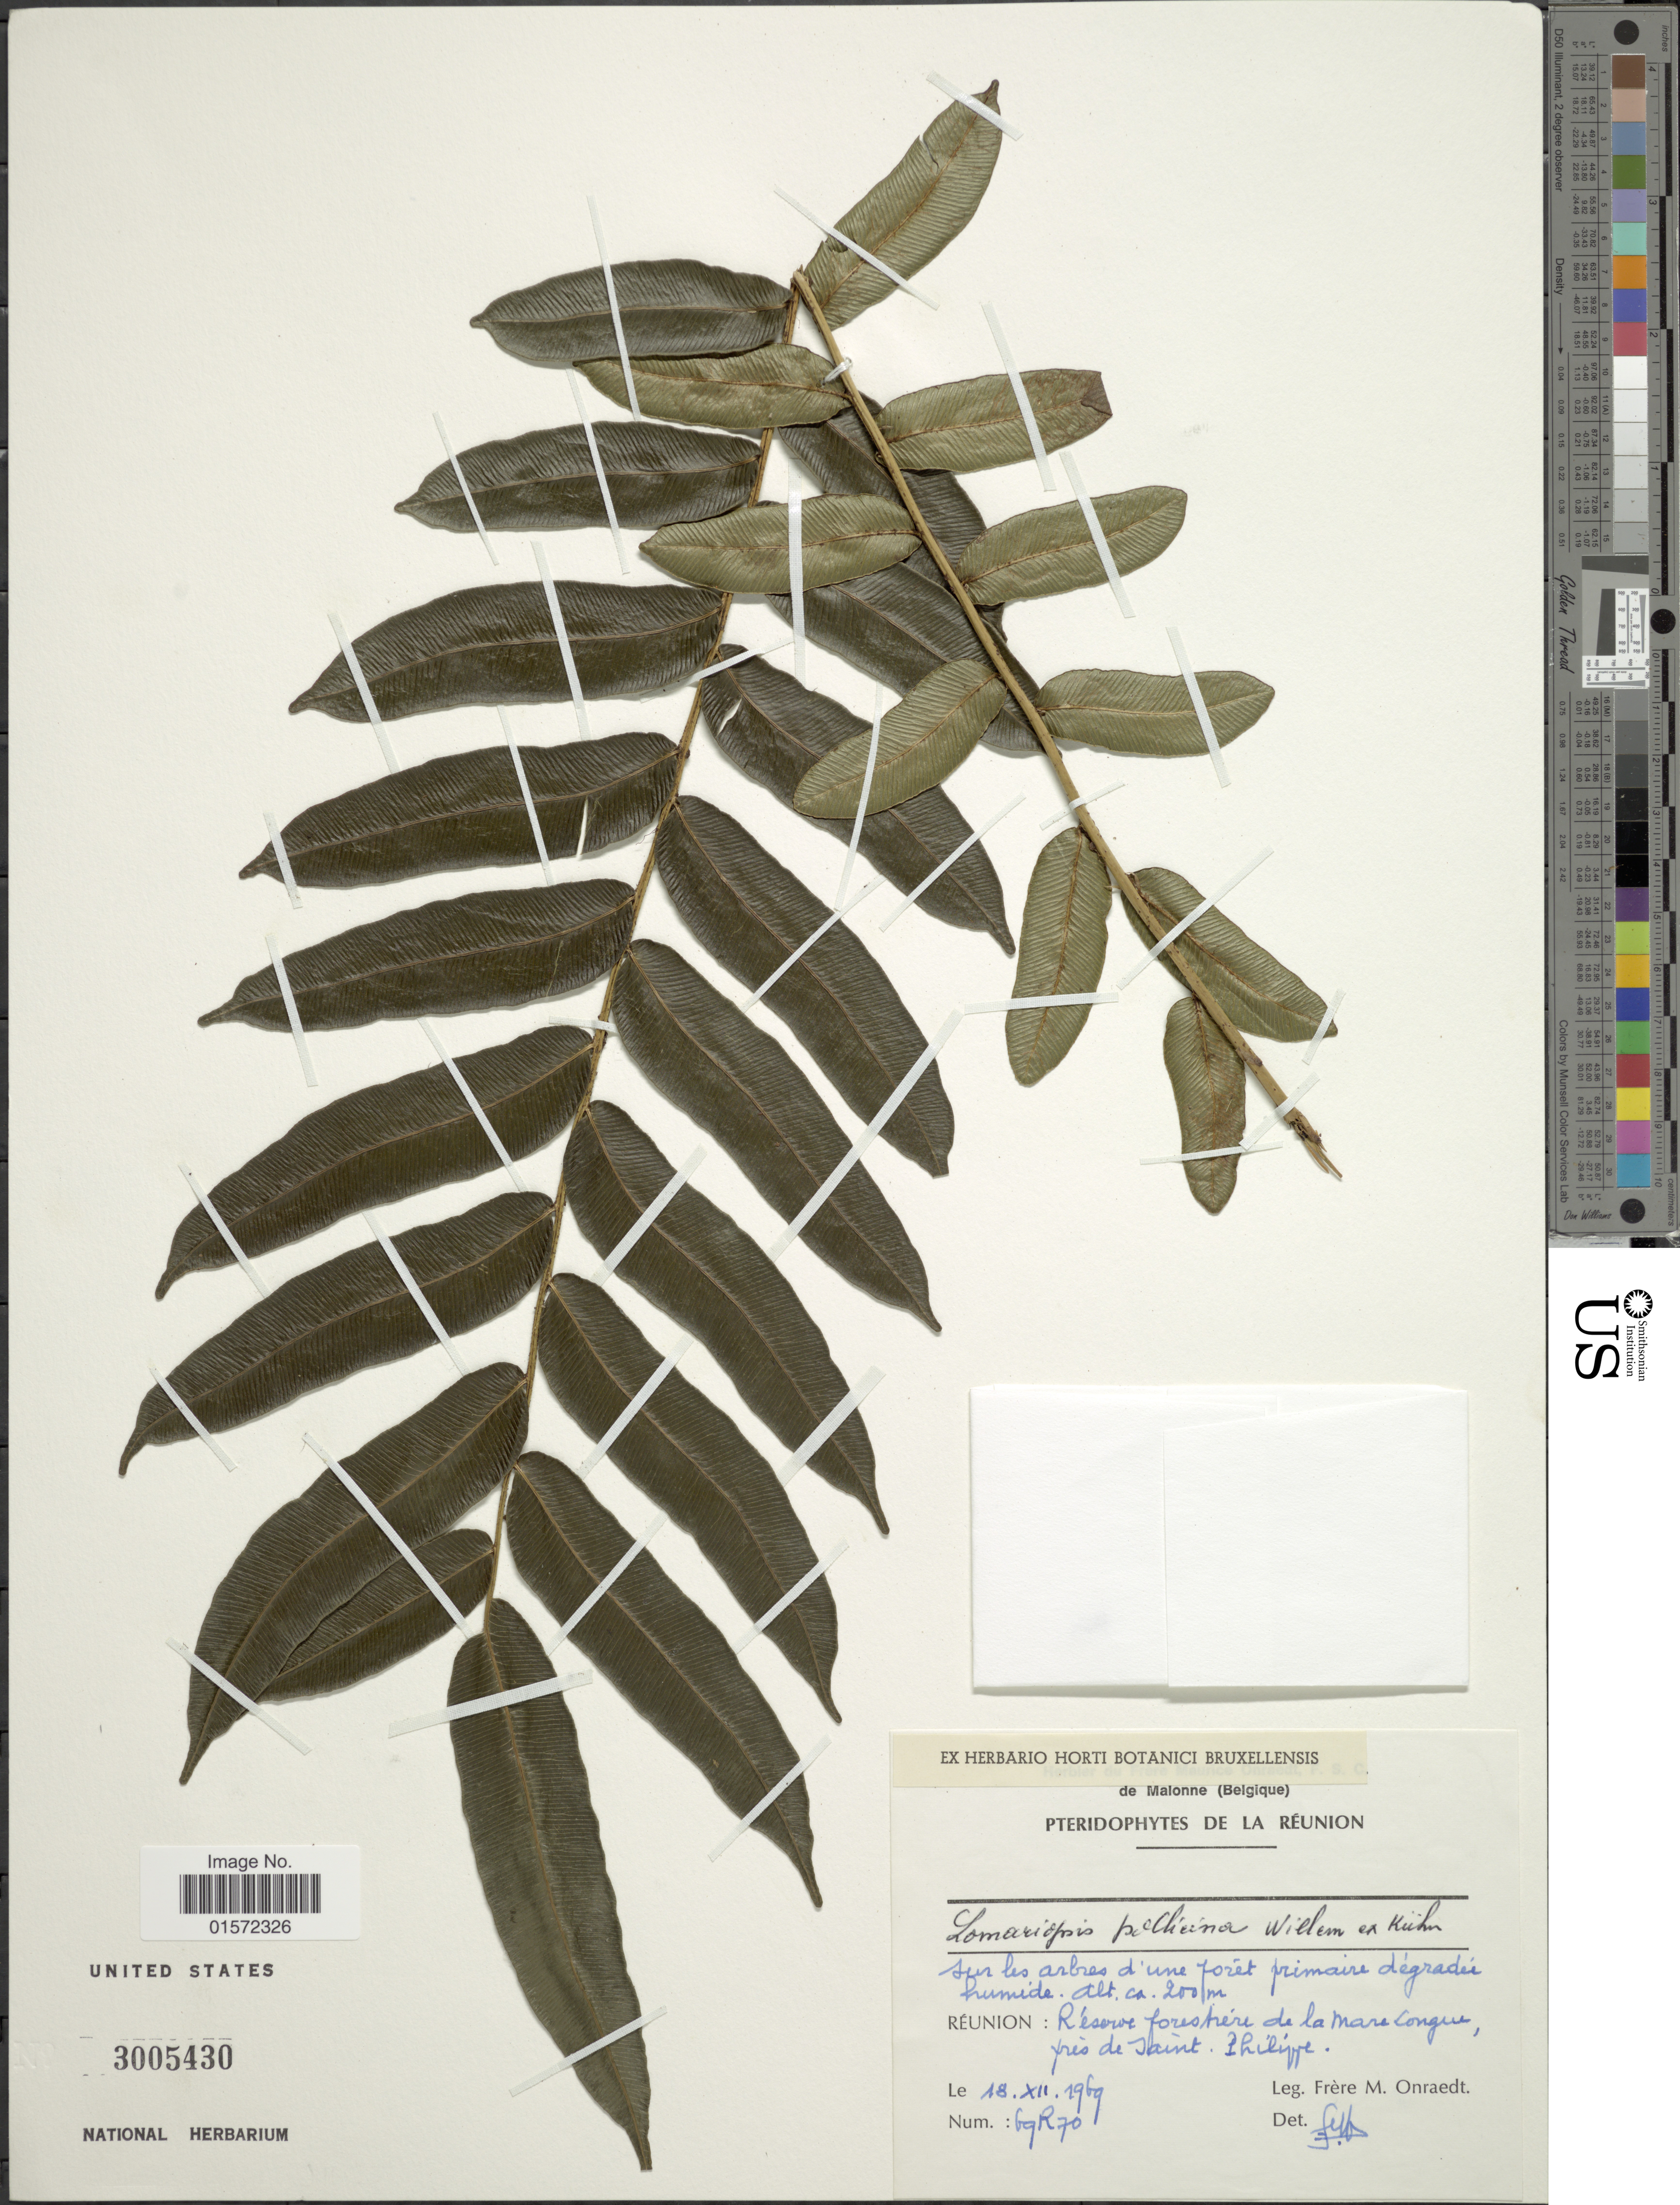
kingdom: Plantae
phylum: Tracheophyta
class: Polypodiopsida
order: Polypodiales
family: Lomariopsidaceae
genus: Lomariopsis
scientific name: Lomariopsis pollicina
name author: P. Willemet ex Kuhn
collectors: F. Onraedt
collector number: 69R70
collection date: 1969-12-18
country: Reunion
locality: Réserve forestiere de la Mare Congue, prés de Saint Philippe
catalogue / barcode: US 3005430